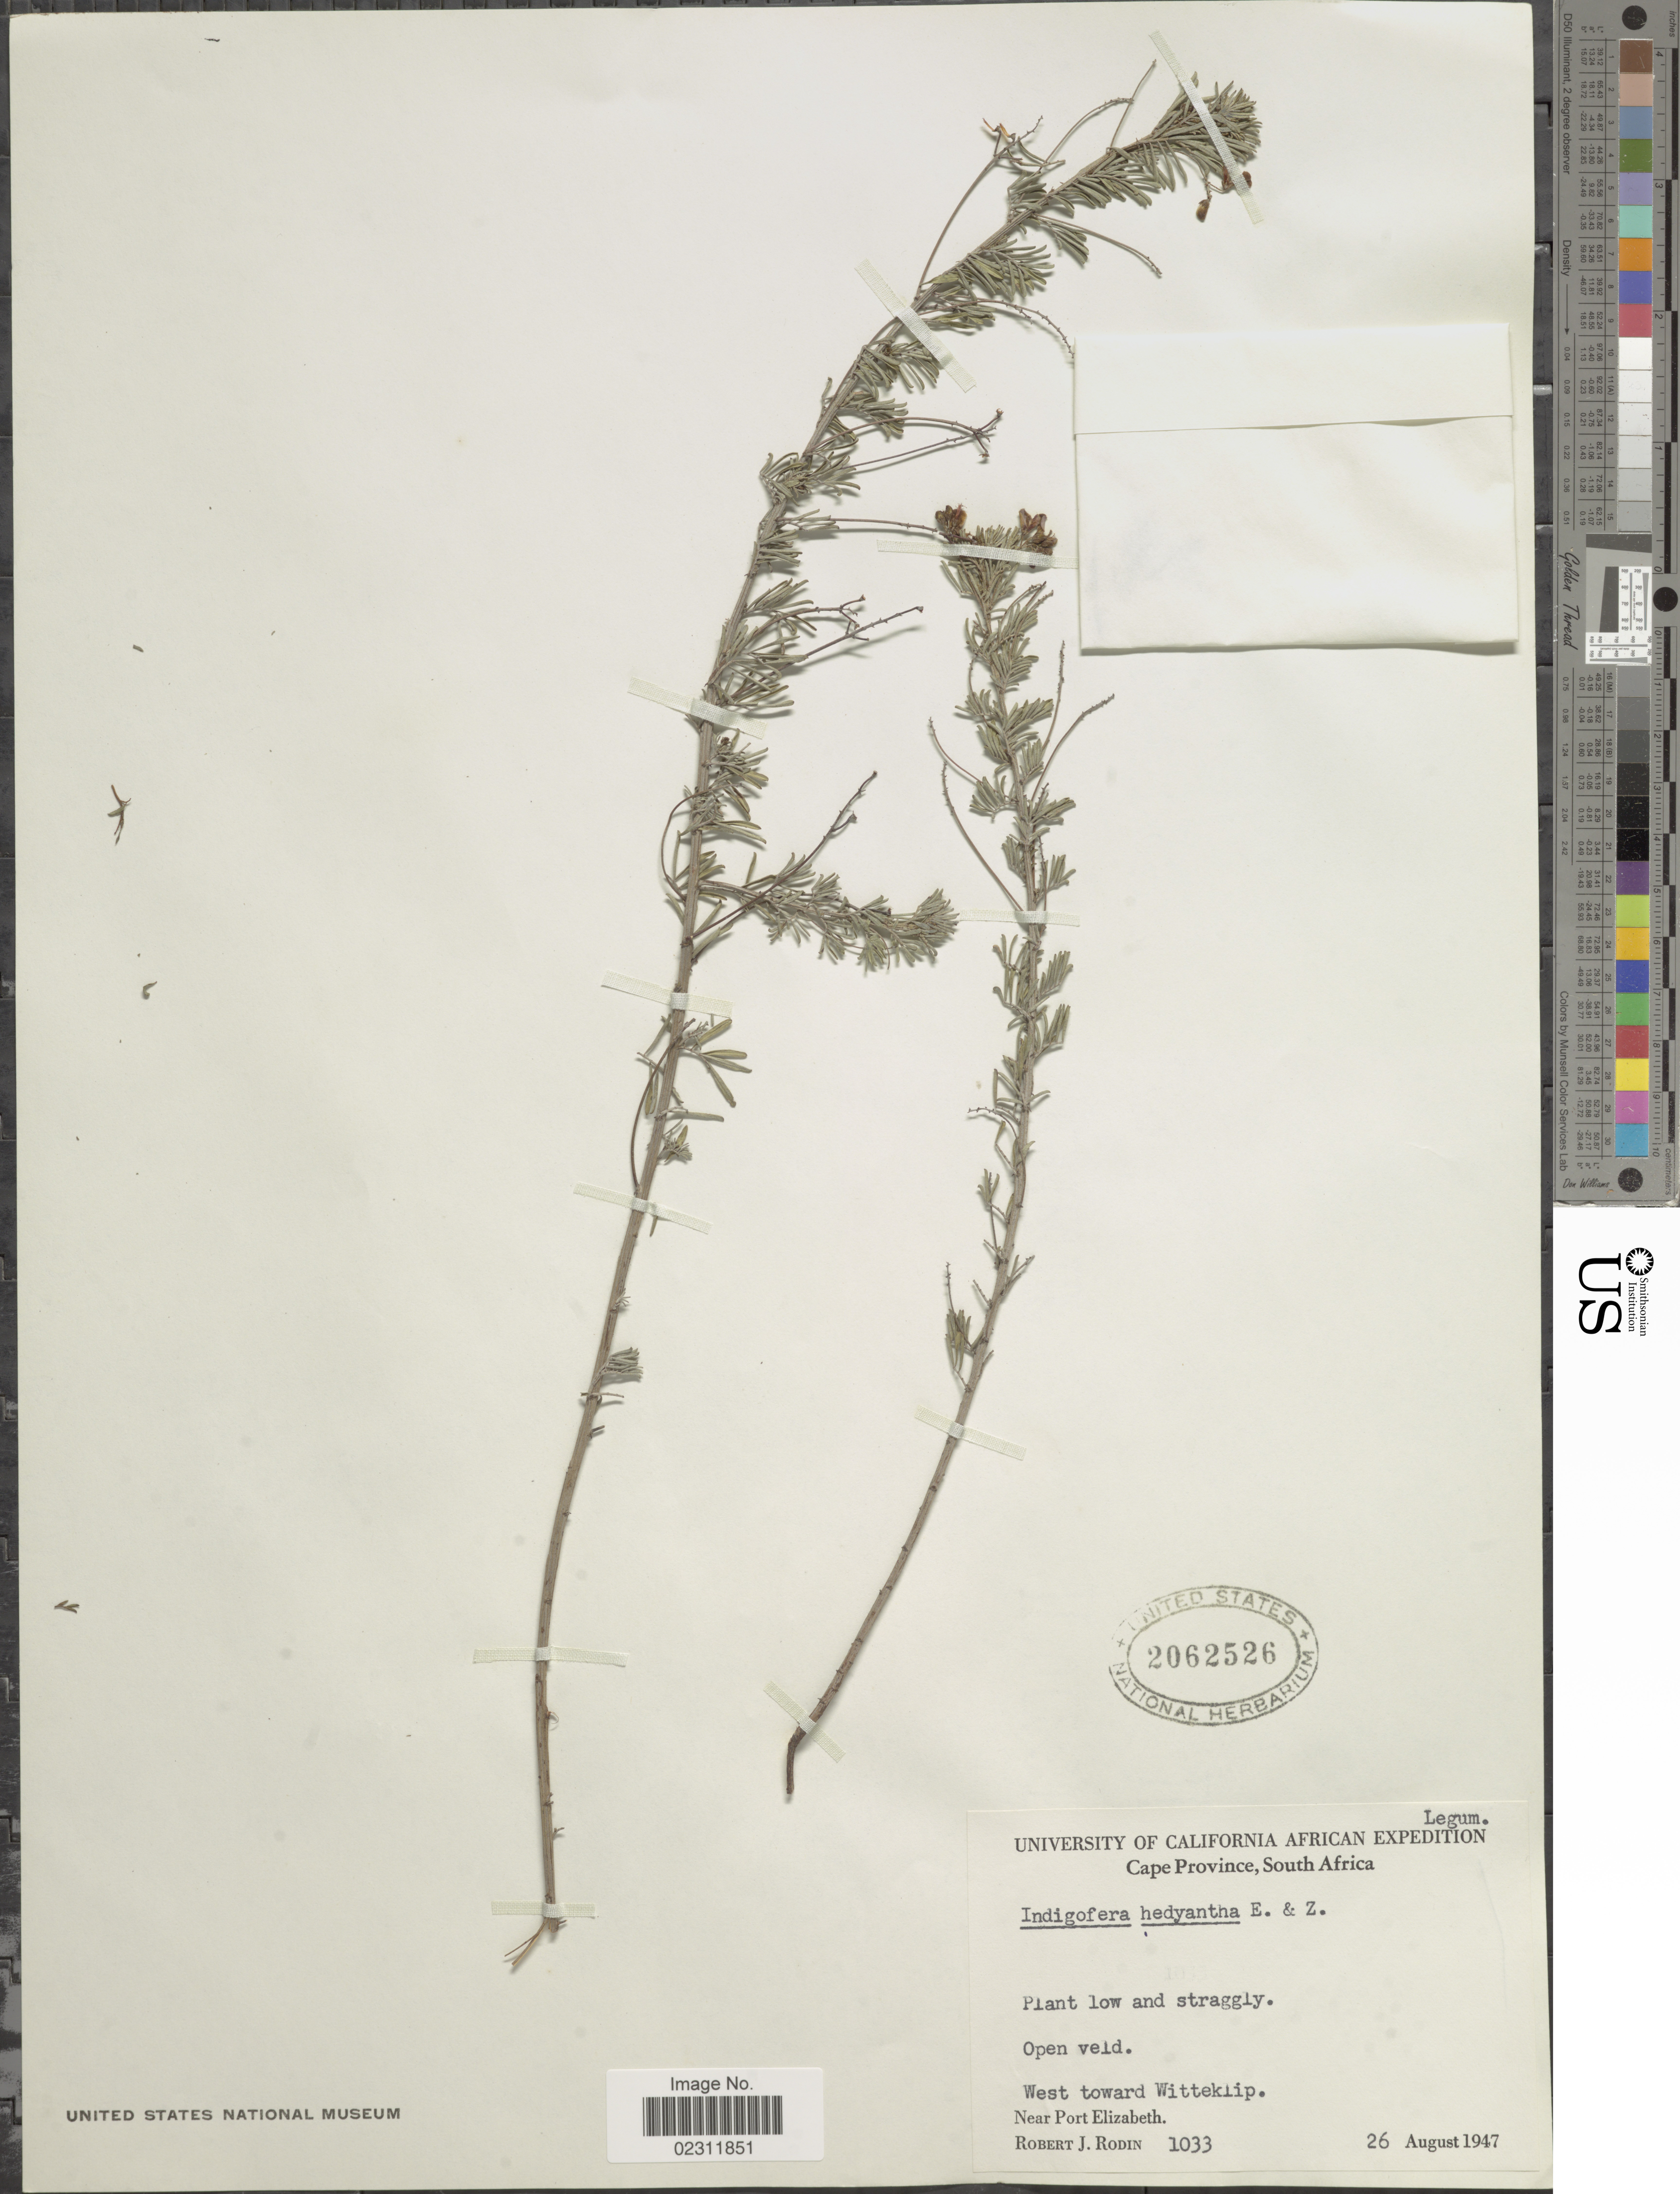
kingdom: Plantae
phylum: Tracheophyta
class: Magnoliopsida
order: Fabales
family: Fabaceae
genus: Indigofera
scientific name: Indigofera hedyantha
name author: Eckl. & Zeyh.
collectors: R. J. Rodin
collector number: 1033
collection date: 1947-08-26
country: South Africa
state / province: Eastern Cape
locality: West toward Witteklip, near Port Elizabeth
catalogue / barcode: US 2062526